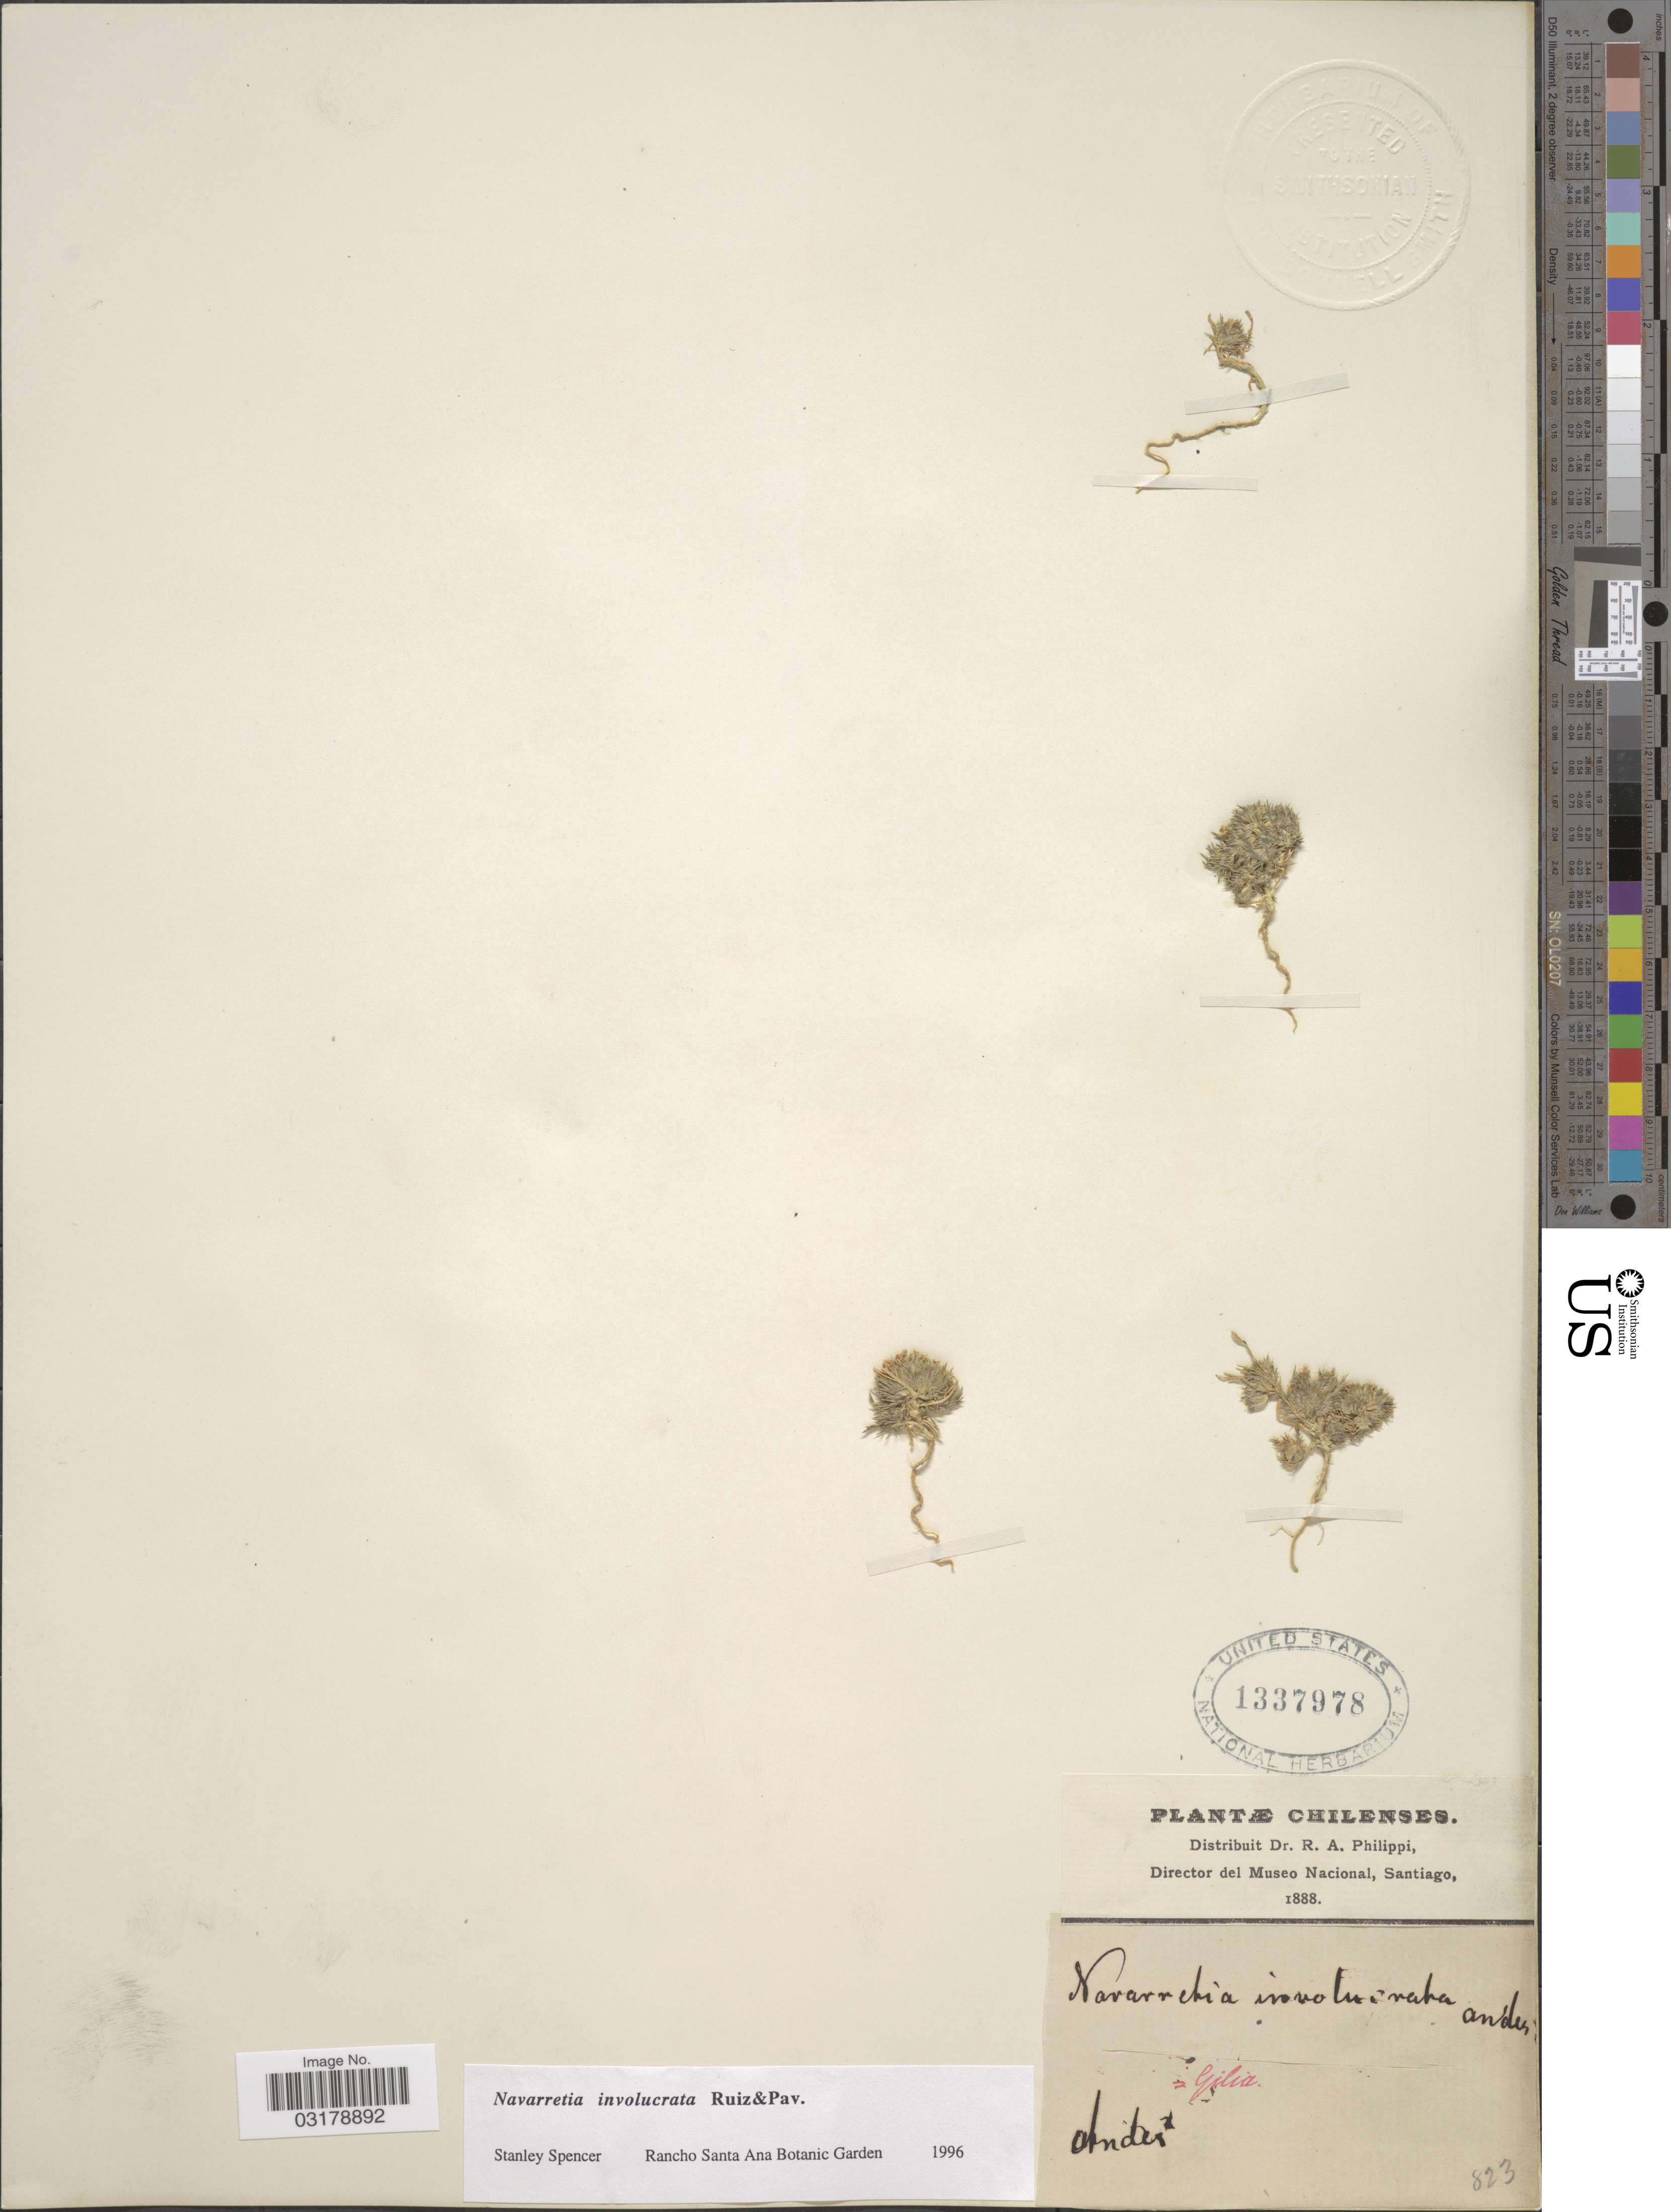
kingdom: Plantae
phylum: Tracheophyta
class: Magnoliopsida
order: Ericales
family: Polemoniaceae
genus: Navarretia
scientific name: Navarretia involucrata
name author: Ruiz & Pav.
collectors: ex. herb. R.A. Philippi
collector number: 823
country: Chile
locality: Andes.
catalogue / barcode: US 1337978